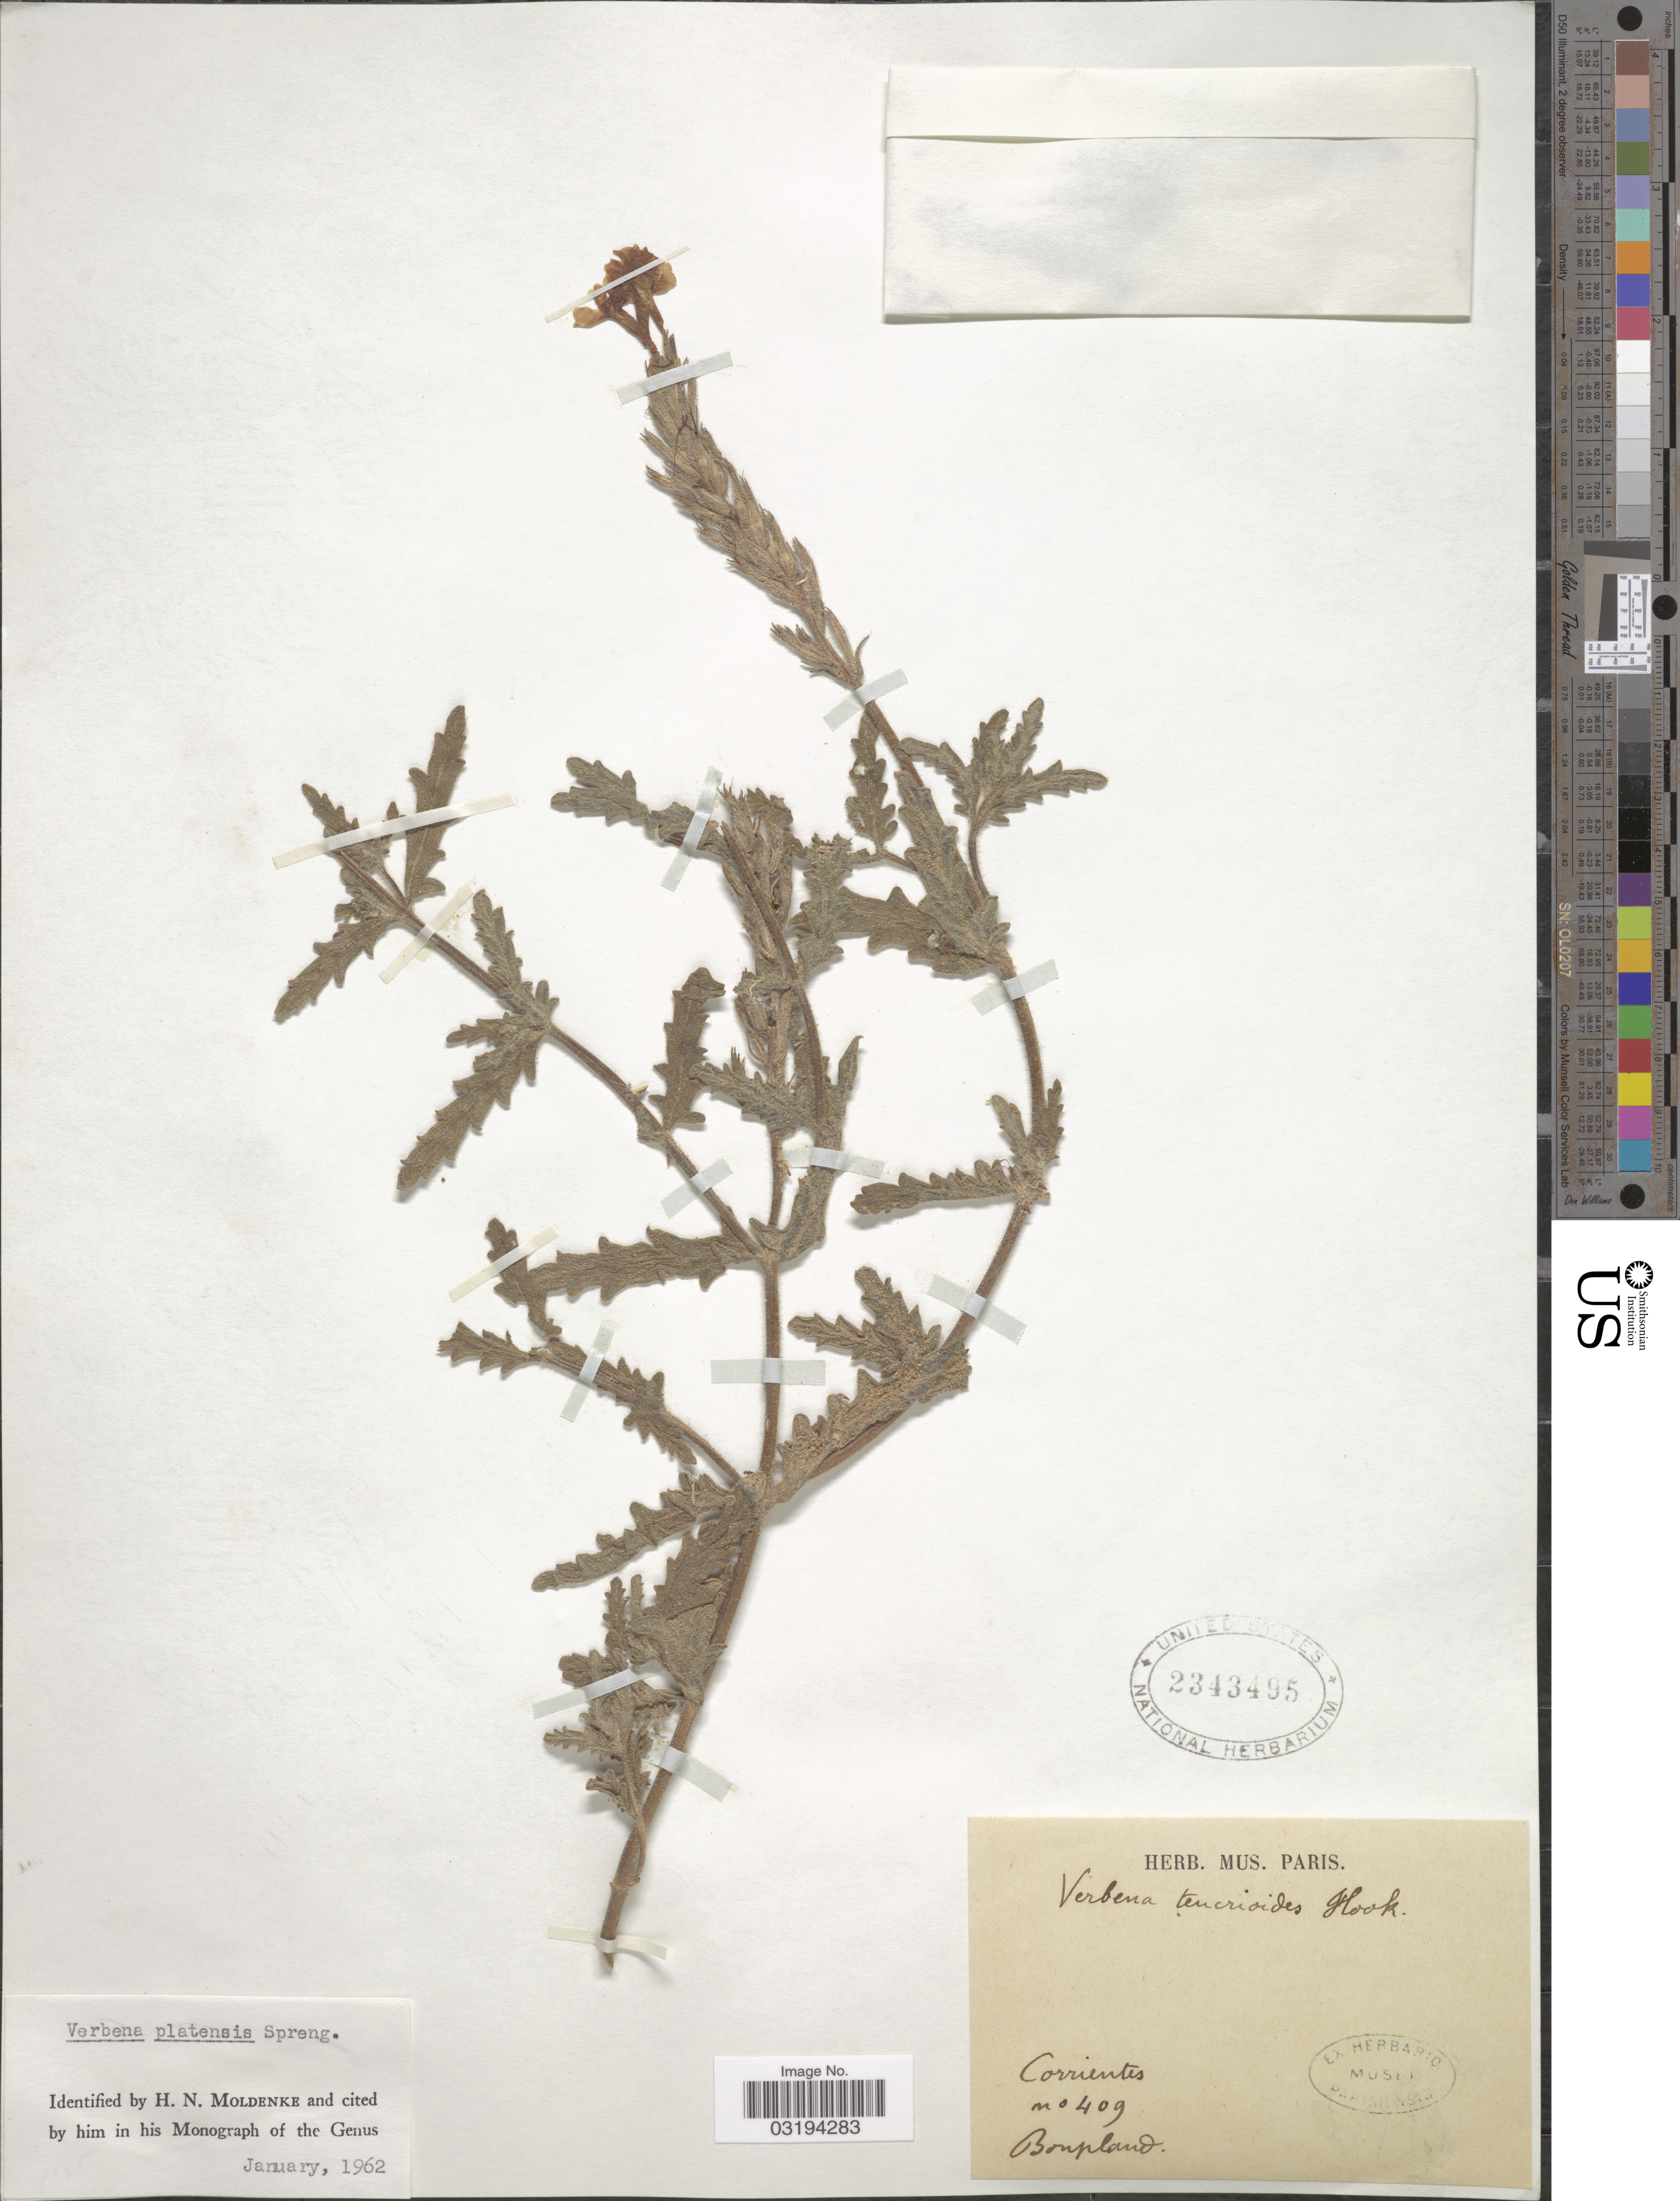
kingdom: Plantae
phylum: Tracheophyta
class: Magnoliopsida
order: Lamiales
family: Verbenaceae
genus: Verbena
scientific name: Verbena platensis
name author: Spreng.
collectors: A. J. A. Bonpland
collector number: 409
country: Argentina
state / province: Corrientes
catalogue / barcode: US 2343495